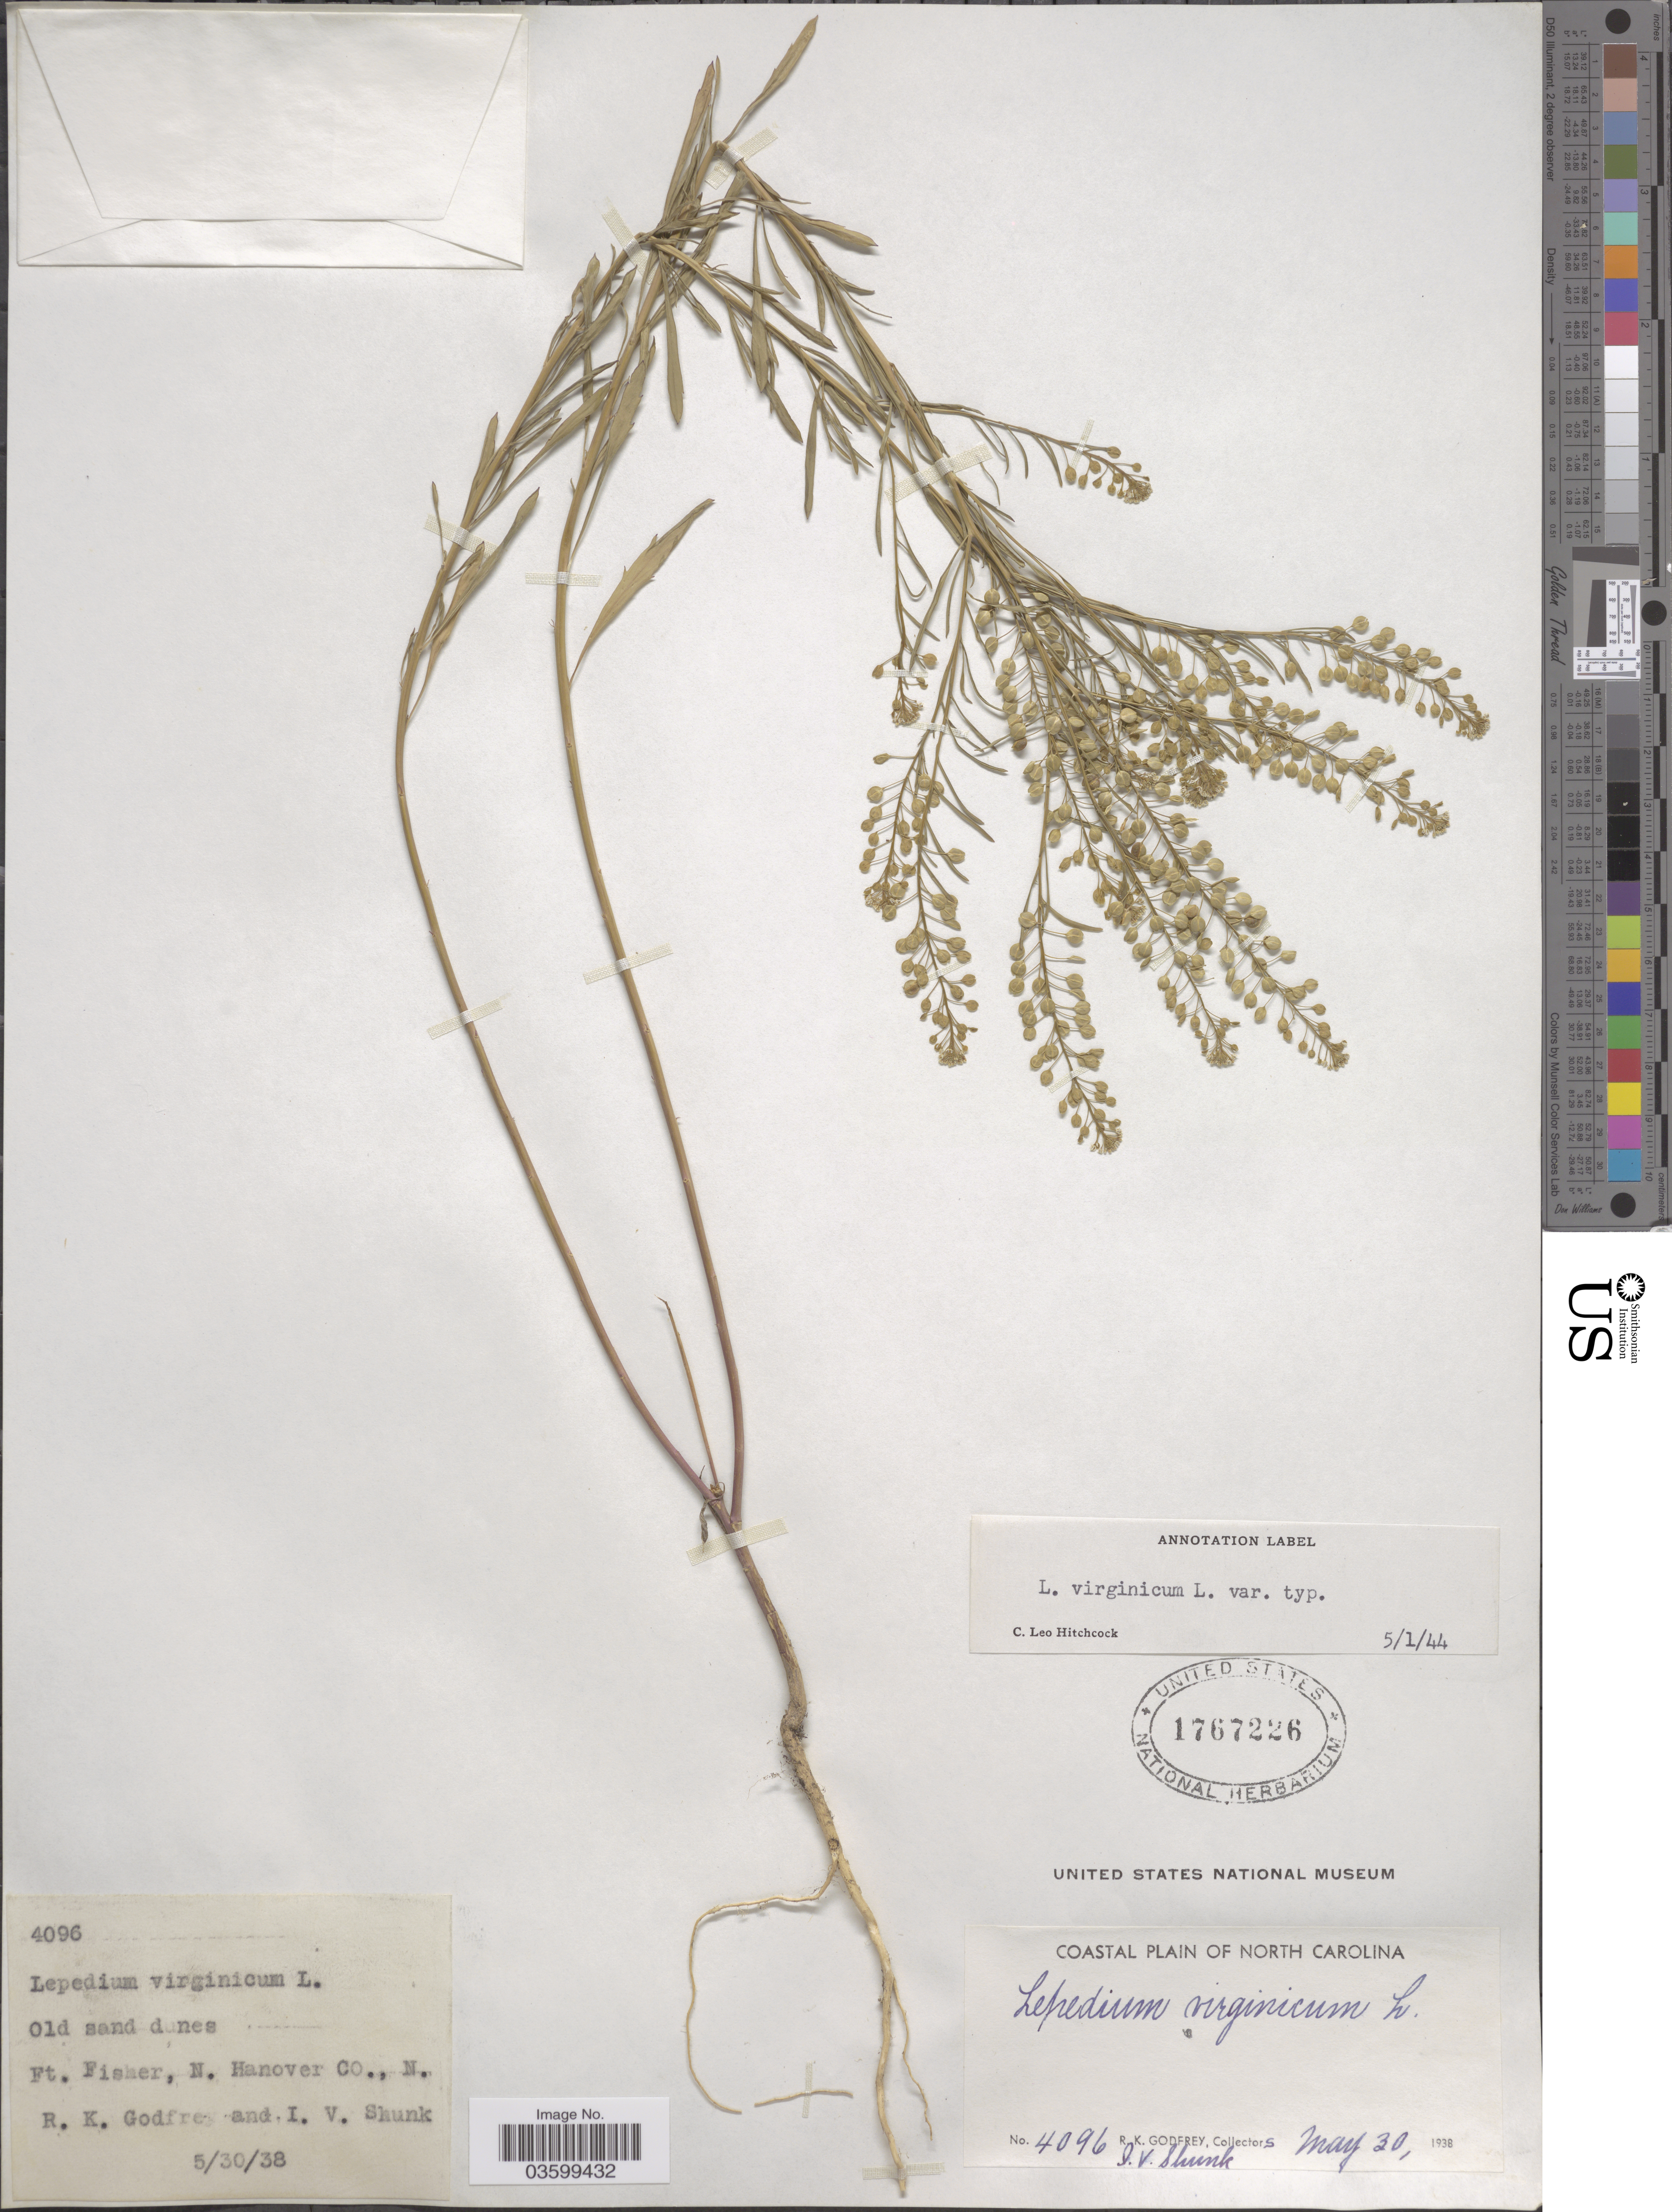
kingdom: Plantae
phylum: Tracheophyta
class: Magnoliopsida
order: Brassicales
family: Brassicaceae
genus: Lepidium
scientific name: Lepidium virginicum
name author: L.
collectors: R. K. Godfrey & I. Shunk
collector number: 4096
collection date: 1938-05-30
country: United States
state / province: North Carolina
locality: Ft. Fisher, N. Hanover Co., N.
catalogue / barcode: US 1767226